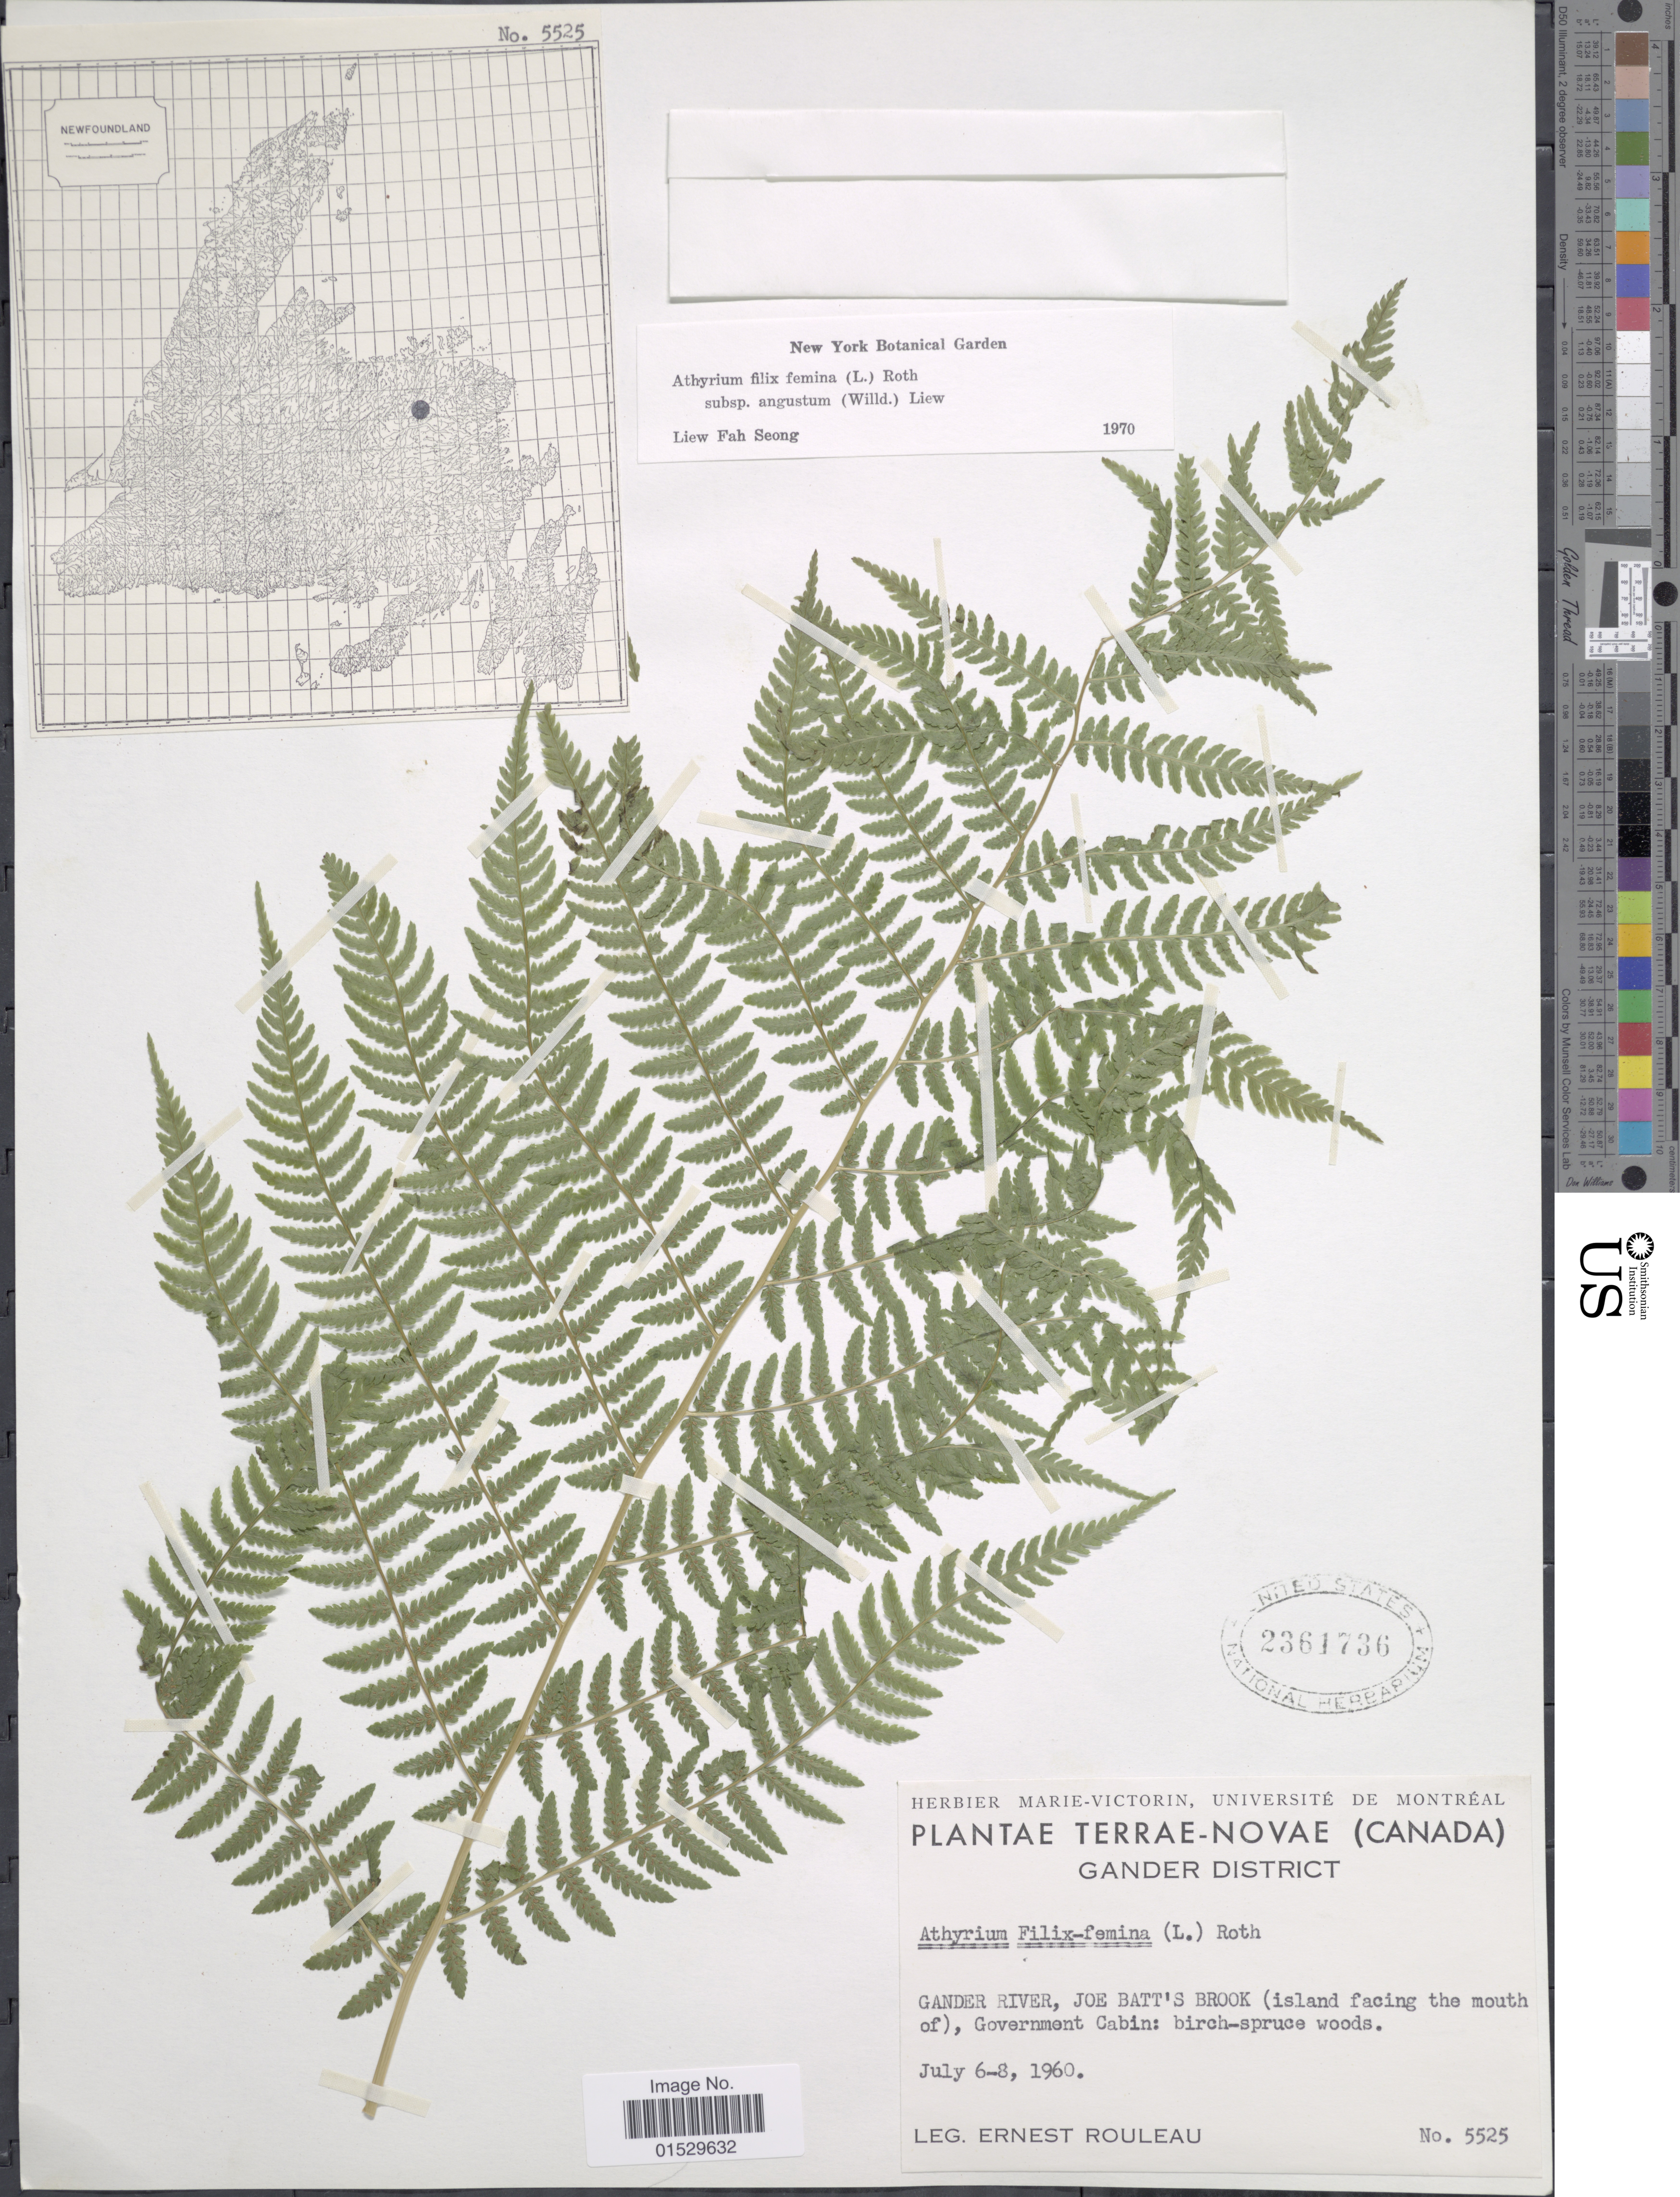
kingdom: Plantae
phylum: Tracheophyta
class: Polypodiopsida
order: Polypodiales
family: Athyriaceae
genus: Athyrium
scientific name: Athyrium filix-femina subsp. angustatum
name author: (Willd.) R.T. Clausen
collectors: J. Rouleau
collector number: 5525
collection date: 1960-07-06/1960-07-08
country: Canada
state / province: Newfoundland and Labrador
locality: Terrae-Novae, Gander District, Gander River, Joe Batt's Brook (island facing the mouth of), Government Cabin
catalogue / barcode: US 2361736